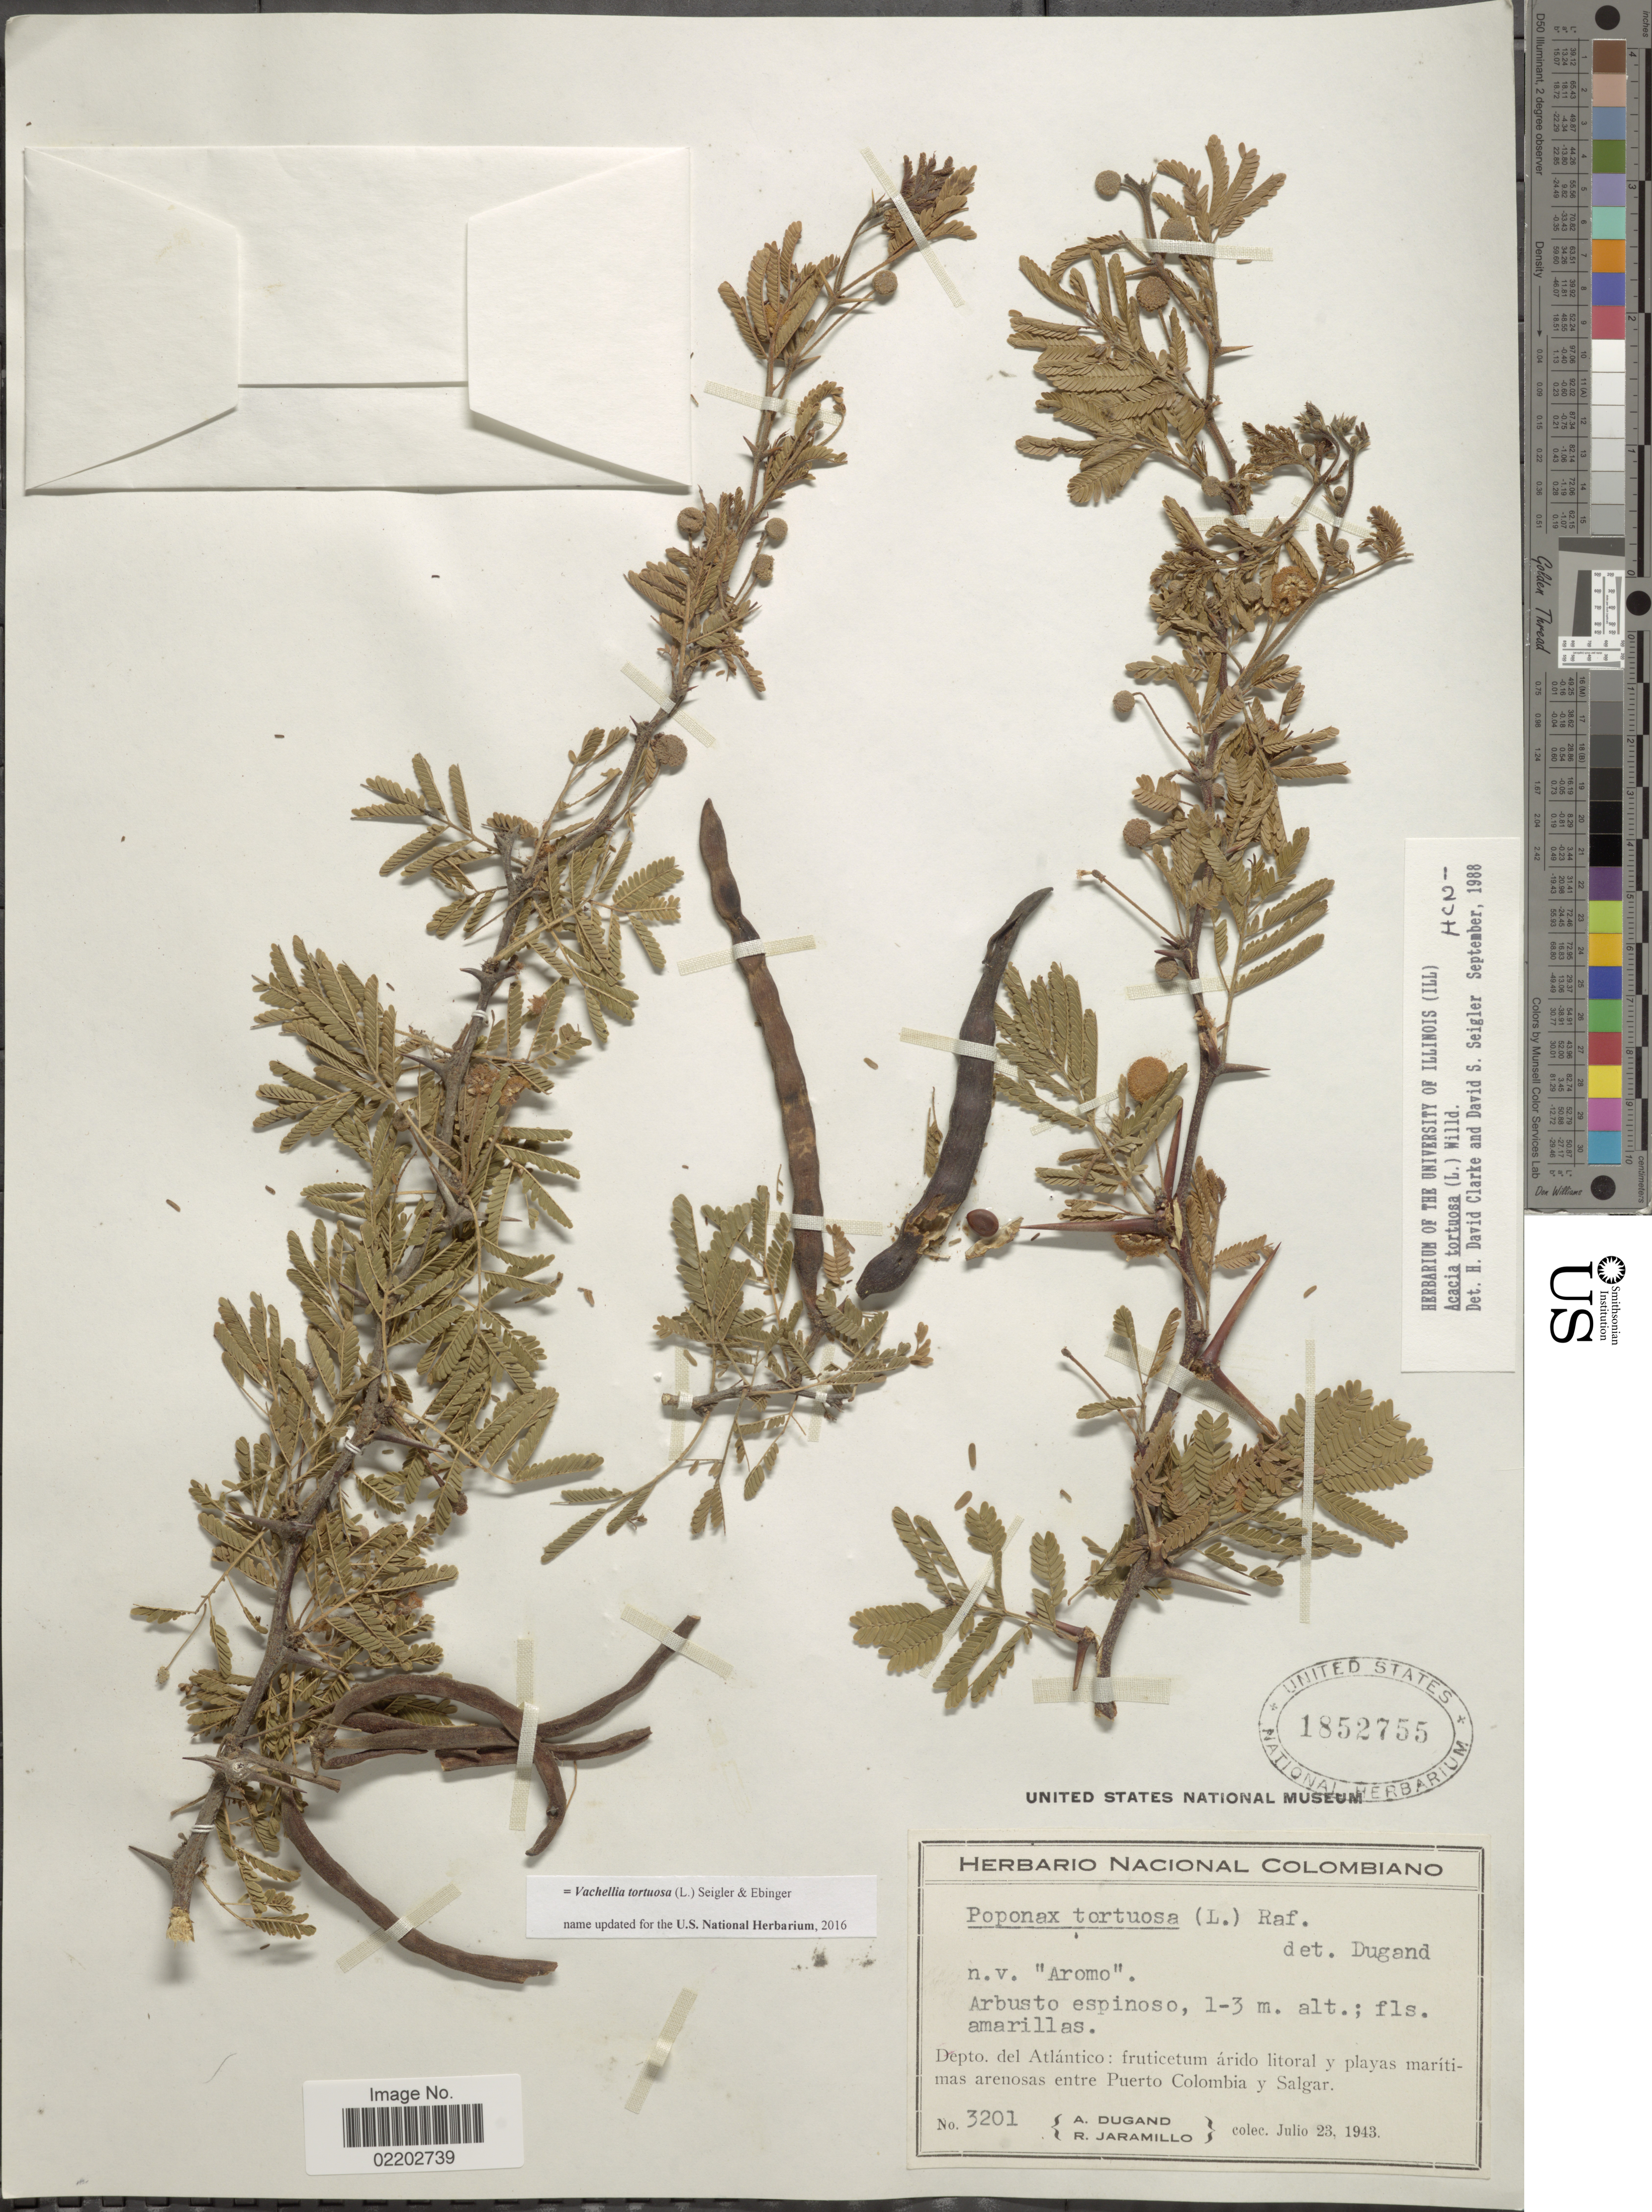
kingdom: Plantae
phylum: Tracheophyta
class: Magnoliopsida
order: Fabales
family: Fabaceae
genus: Vachellia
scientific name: Vachellia tortuosa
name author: (L.) Seigler & Ebinger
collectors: A. Dugand & R. Jaramillo M.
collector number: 3201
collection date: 1943-07-23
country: Colombia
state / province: Atlántico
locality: Fruticetum árido litoral y playas marítimas arenosas entre Puerto Colombia y Salgar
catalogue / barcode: US 1852755